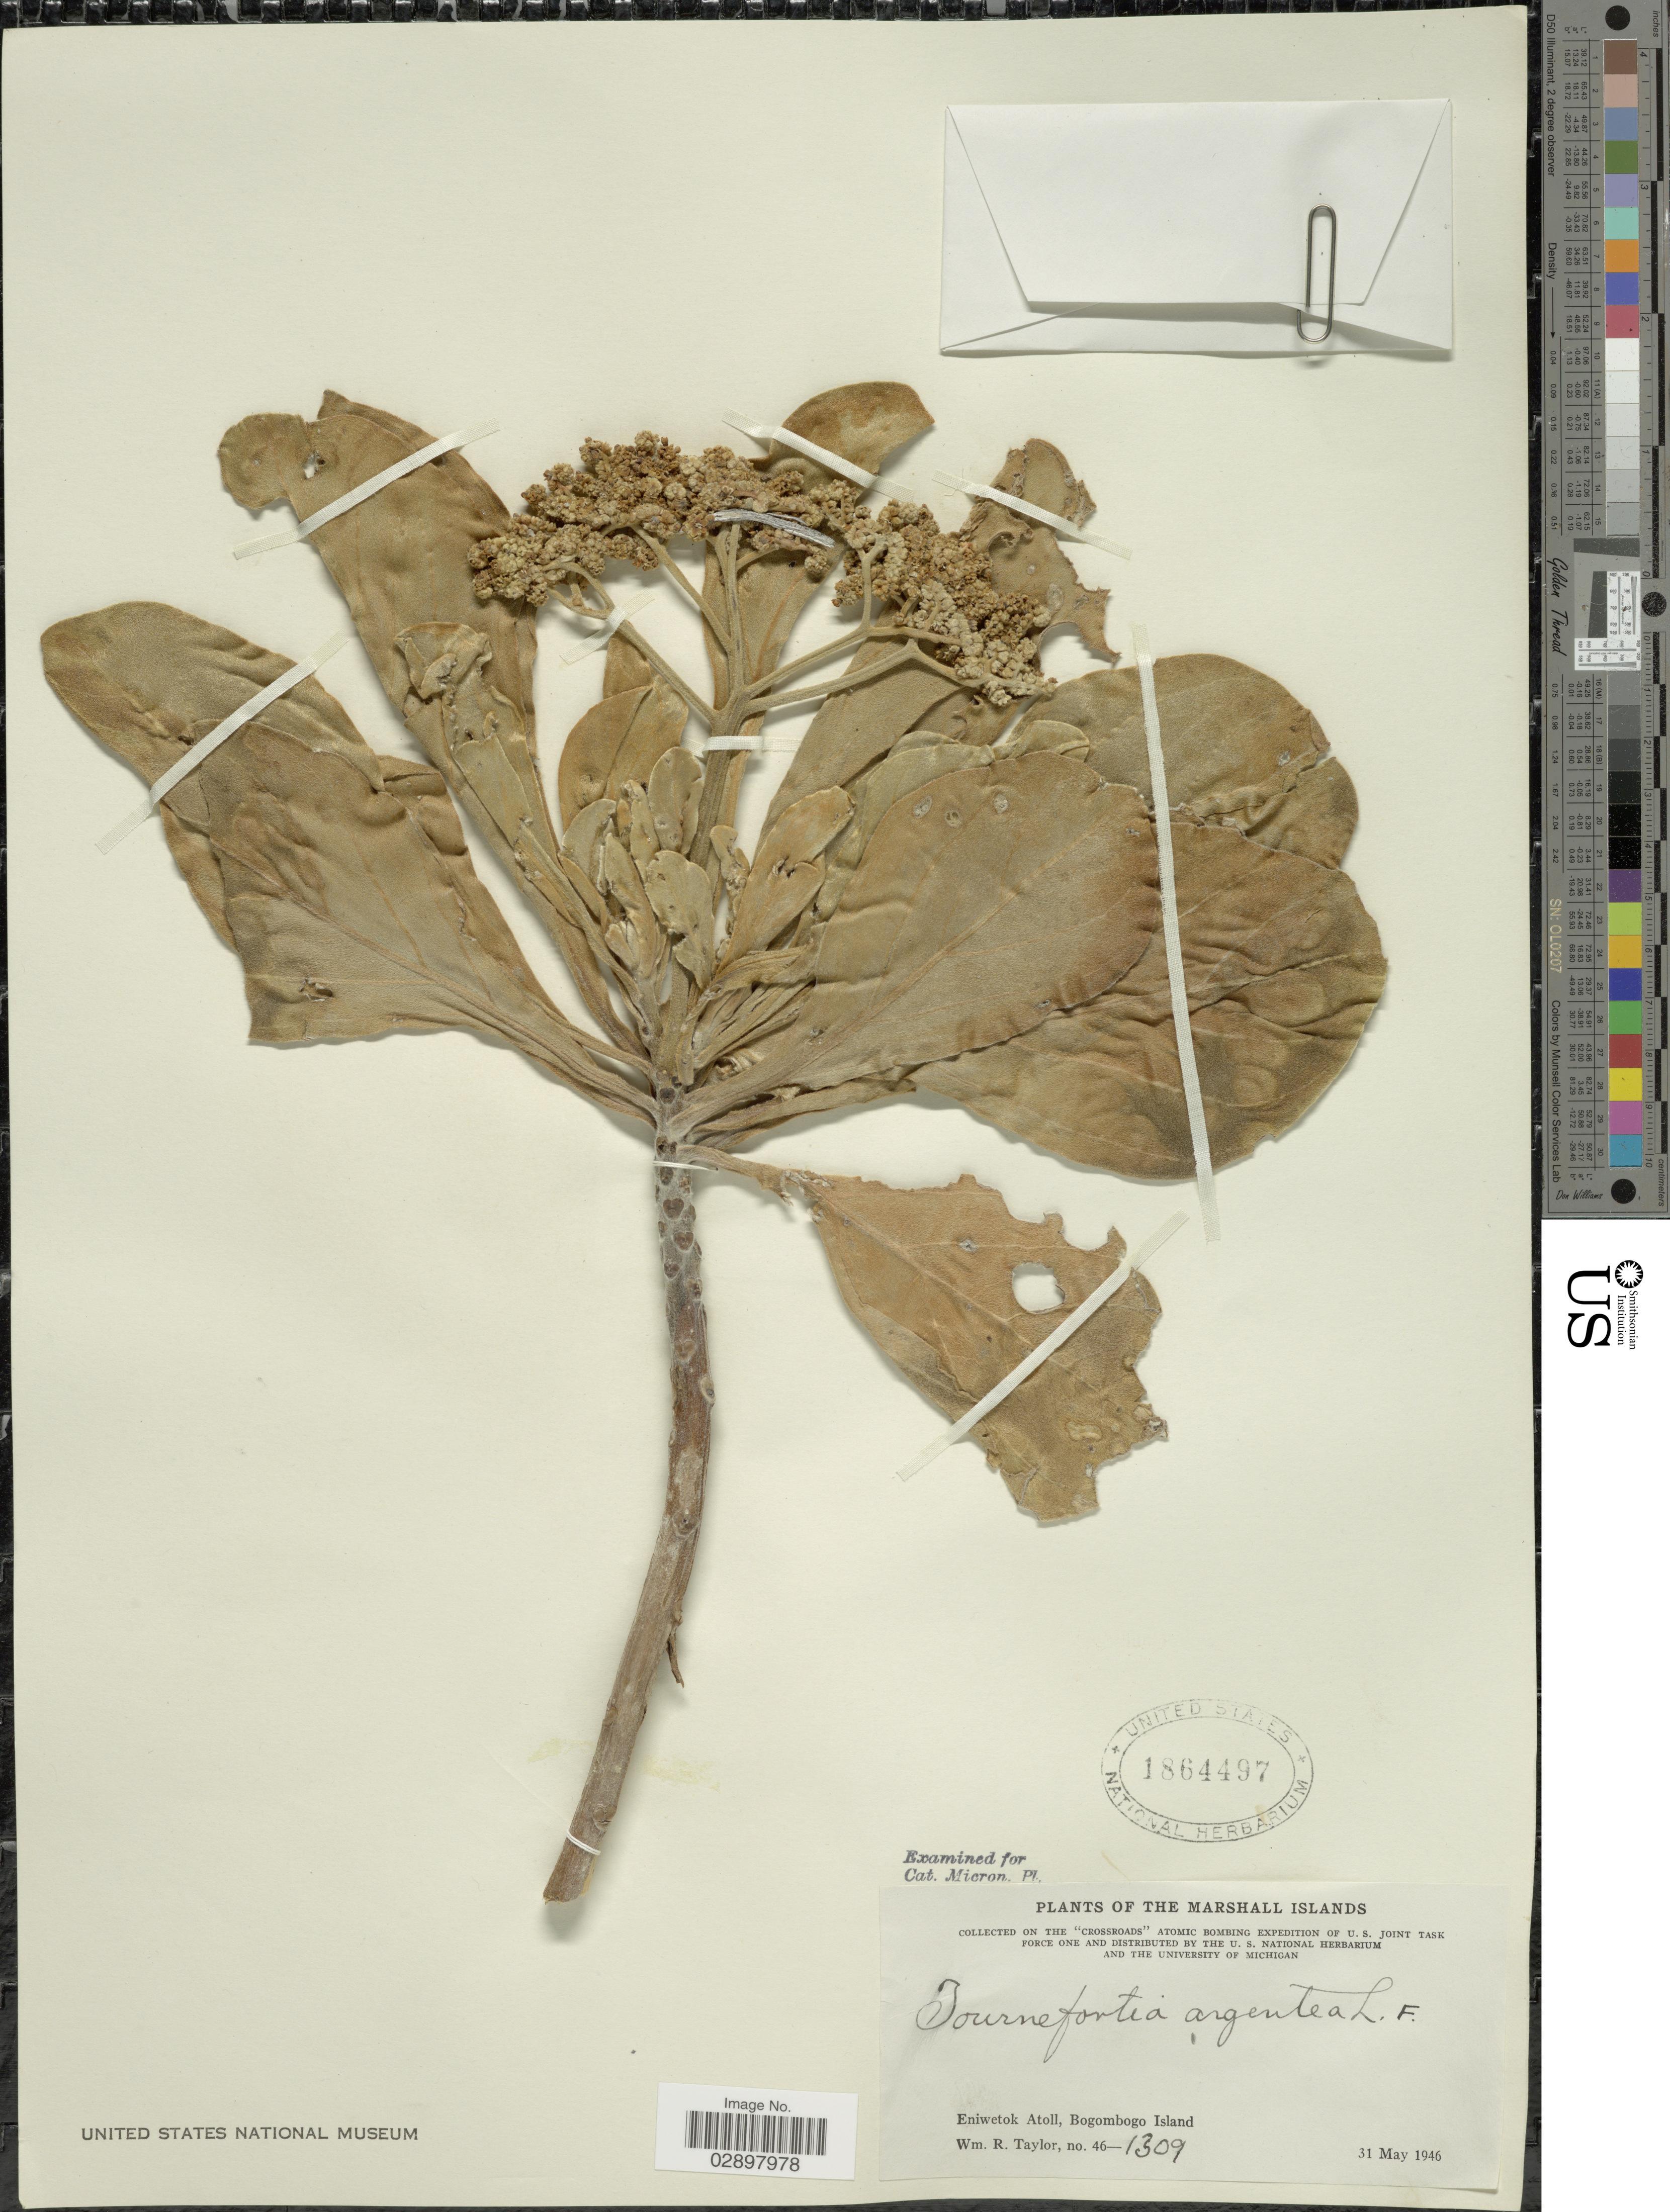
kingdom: Plantae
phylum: Tracheophyta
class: Magnoliopsida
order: Boraginales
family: Heliotropiaceae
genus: Heliotropium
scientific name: Heliotropium arboreum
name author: (Blanco) Mabberley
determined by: Wagner, W. L., (BOT), Smithsonian Institution - National Museum of Natural History (UNITED STATES)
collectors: W. R. Taylor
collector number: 46-1309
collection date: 1946-05-31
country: Marshall Islands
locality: Eniwetok Atoll, Bogombogo Island.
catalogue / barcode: US 1864497